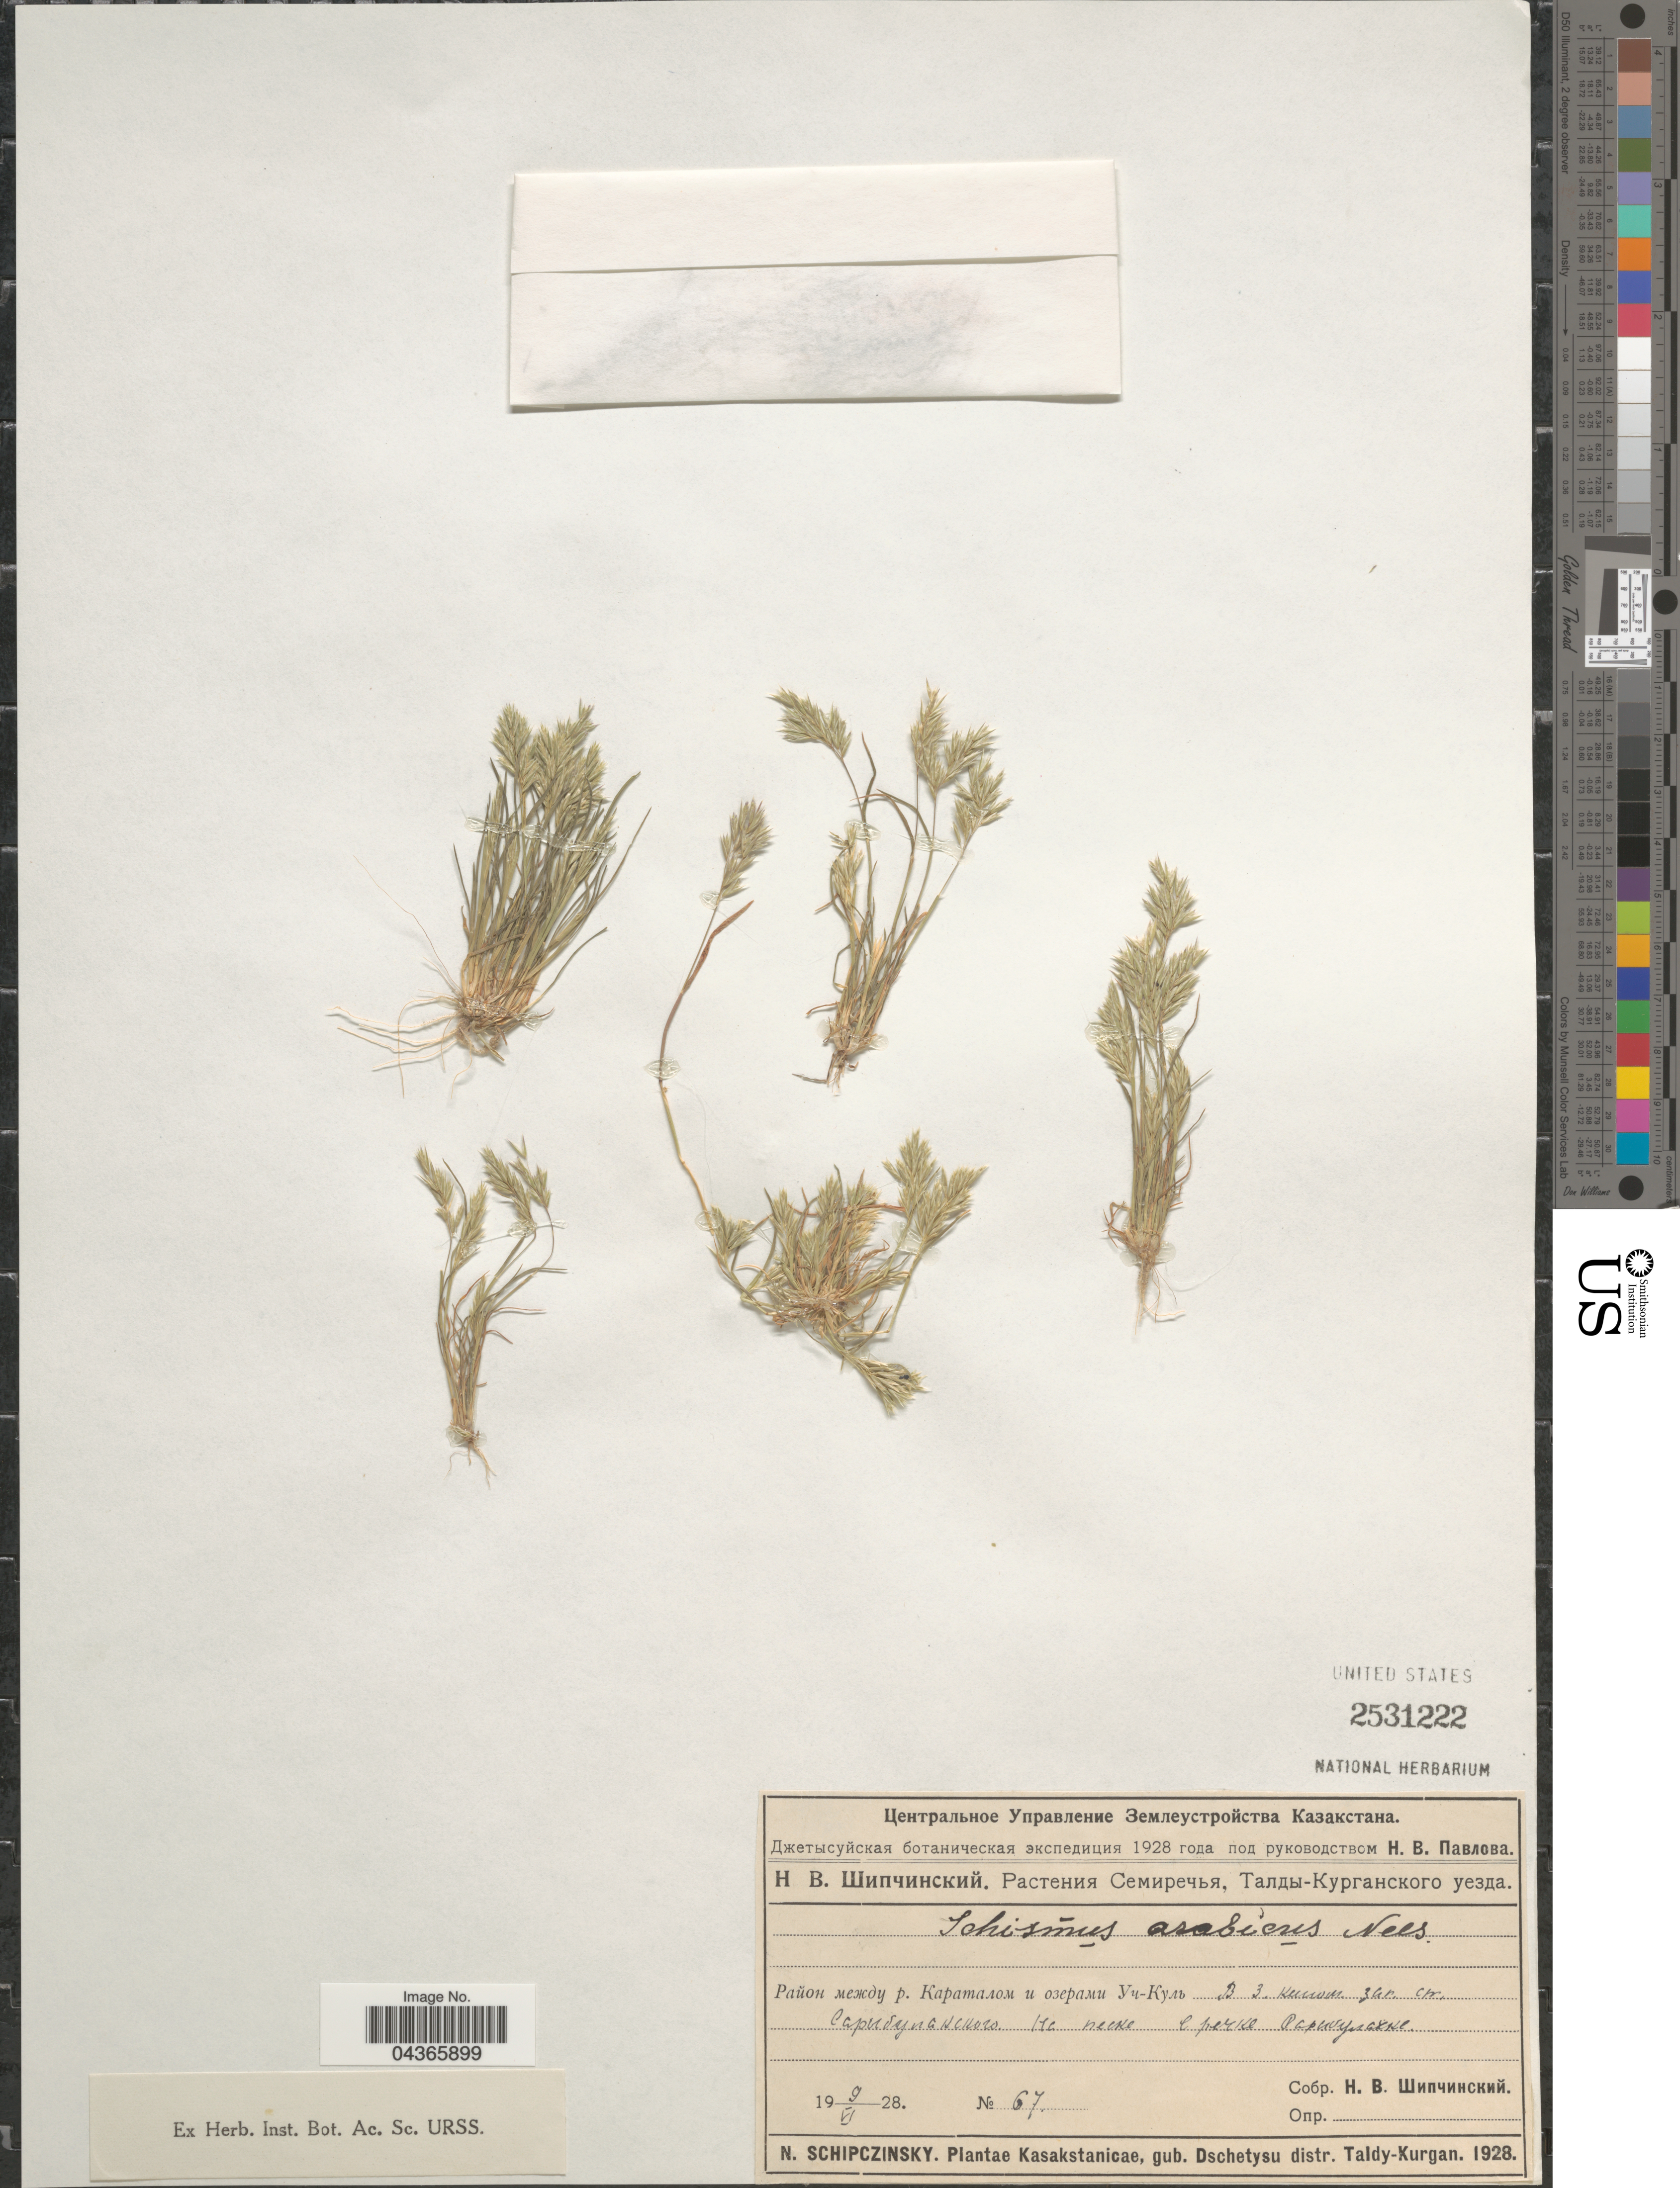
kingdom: Plantae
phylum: Tracheophyta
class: Liliopsida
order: Poales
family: Poaceae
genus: Schismus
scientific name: Schismus arabicus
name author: Nees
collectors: N. Schipczinsky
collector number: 67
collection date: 1928-06-09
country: Kazakhstan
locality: Kasakstanicae, gub. Dschetysu distr. Taldy-Kurgan. 1928. X.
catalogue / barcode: US 2531222